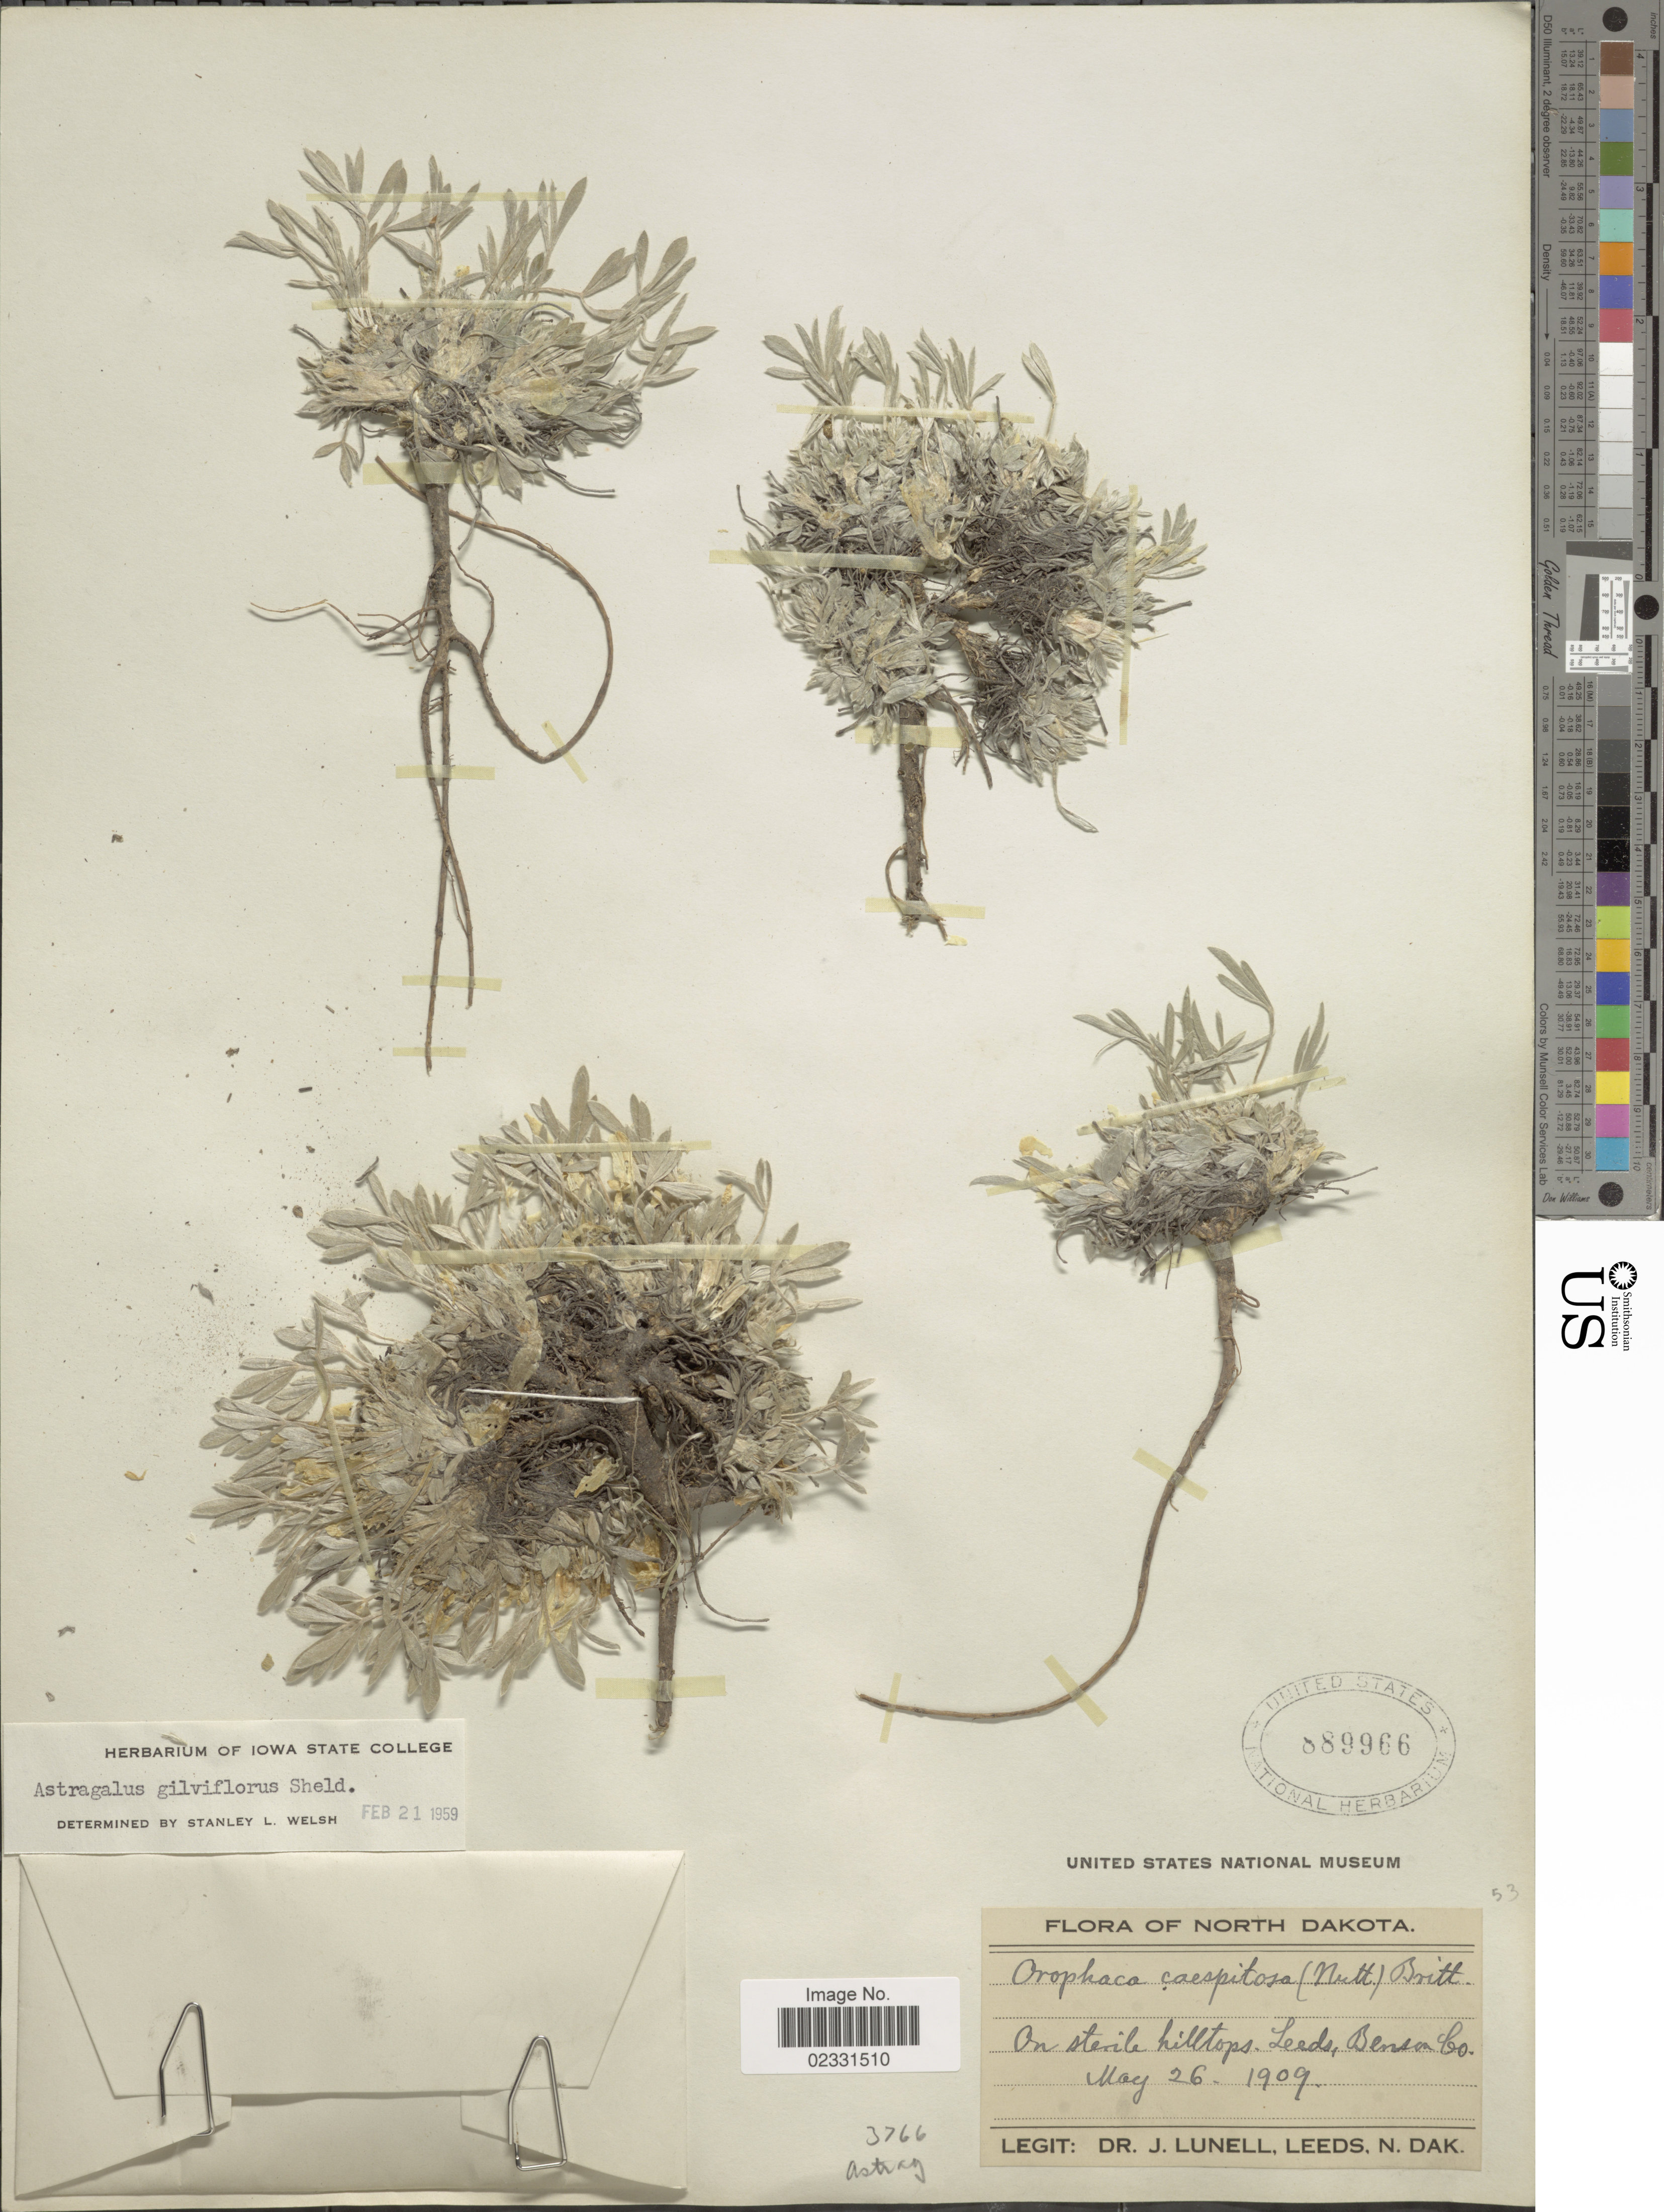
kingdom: Plantae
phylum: Tracheophyta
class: Magnoliopsida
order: Fabales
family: Fabaceae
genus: Astragalus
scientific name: Astragalus gilviflorus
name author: E. Sheld.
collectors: J. Lunell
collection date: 1909-05-26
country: United States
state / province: North Dakota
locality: On sterile hilltops, Leeds, Benton Co.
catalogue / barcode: US 889966